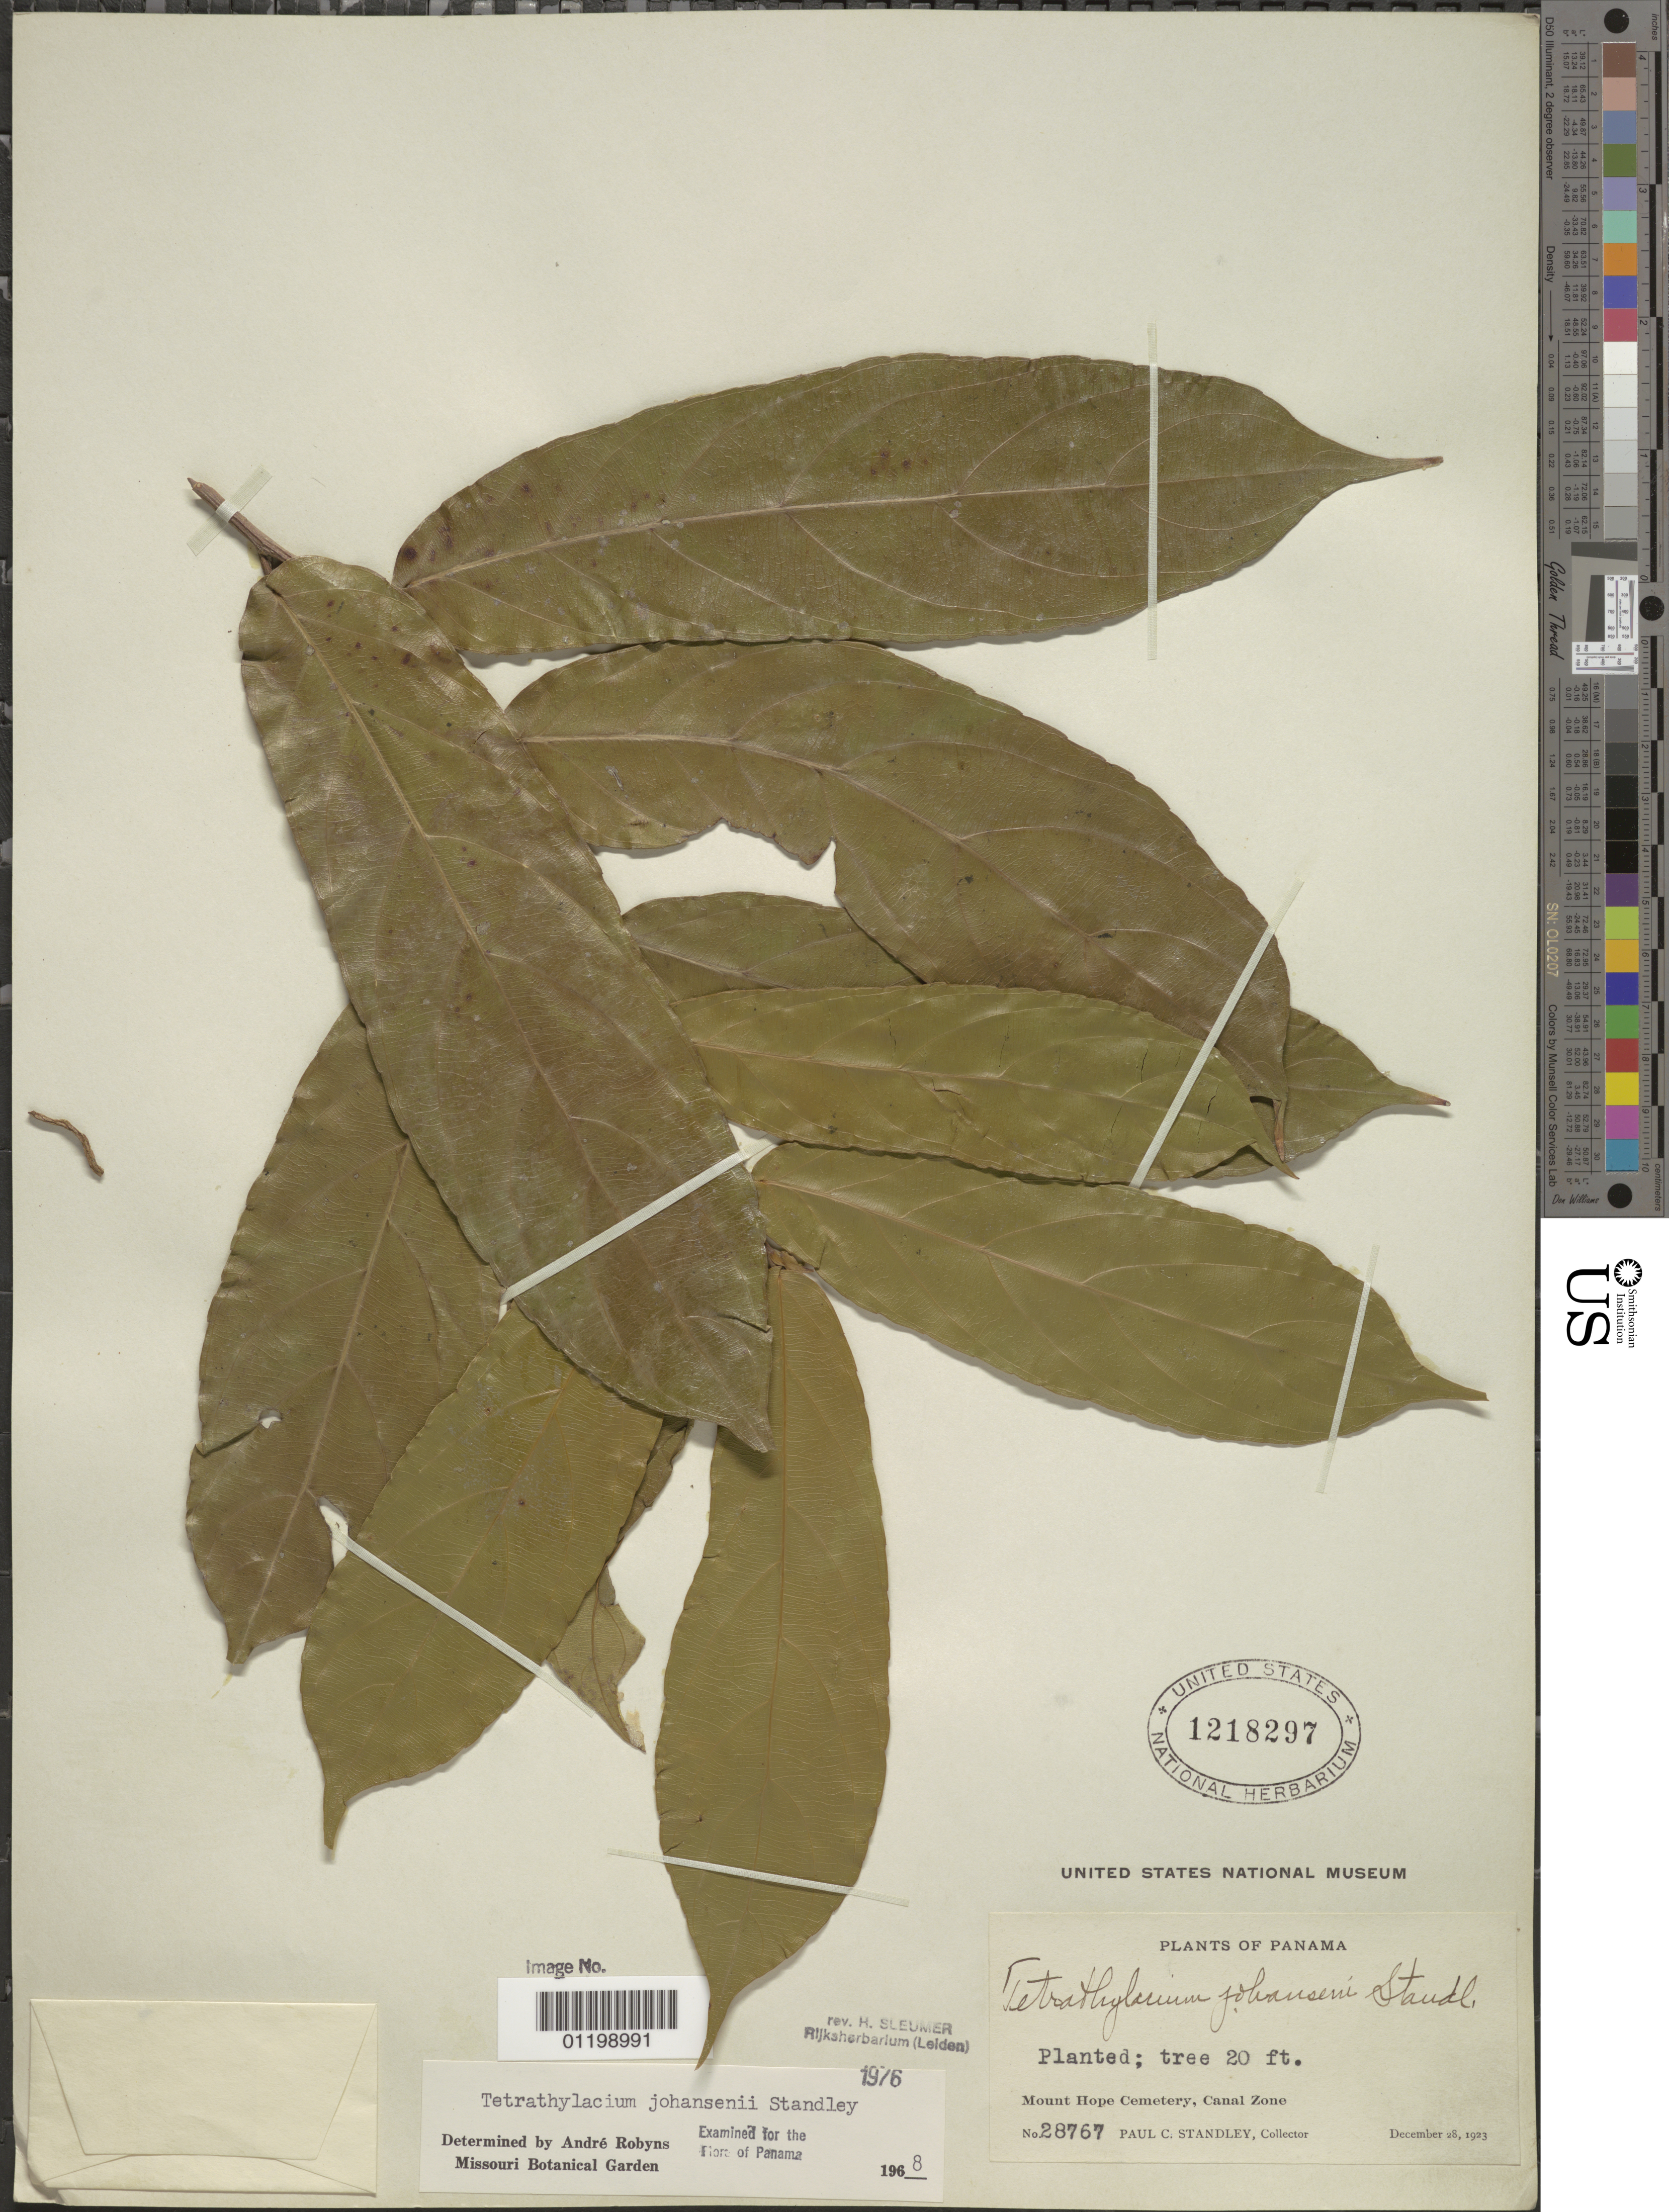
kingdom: Plantae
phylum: Tracheophyta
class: Magnoliopsida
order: Malpighiales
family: Salicaceae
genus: Tetrathylacium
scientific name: Tetrathylacium johansenii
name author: Standl.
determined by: Robyns, A.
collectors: P. C. Standley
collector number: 28767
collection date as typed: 28 Dec 1923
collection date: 1923-12-28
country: Panama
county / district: Canal Zone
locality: Mount Hope Cemetery.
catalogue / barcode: US 1218297